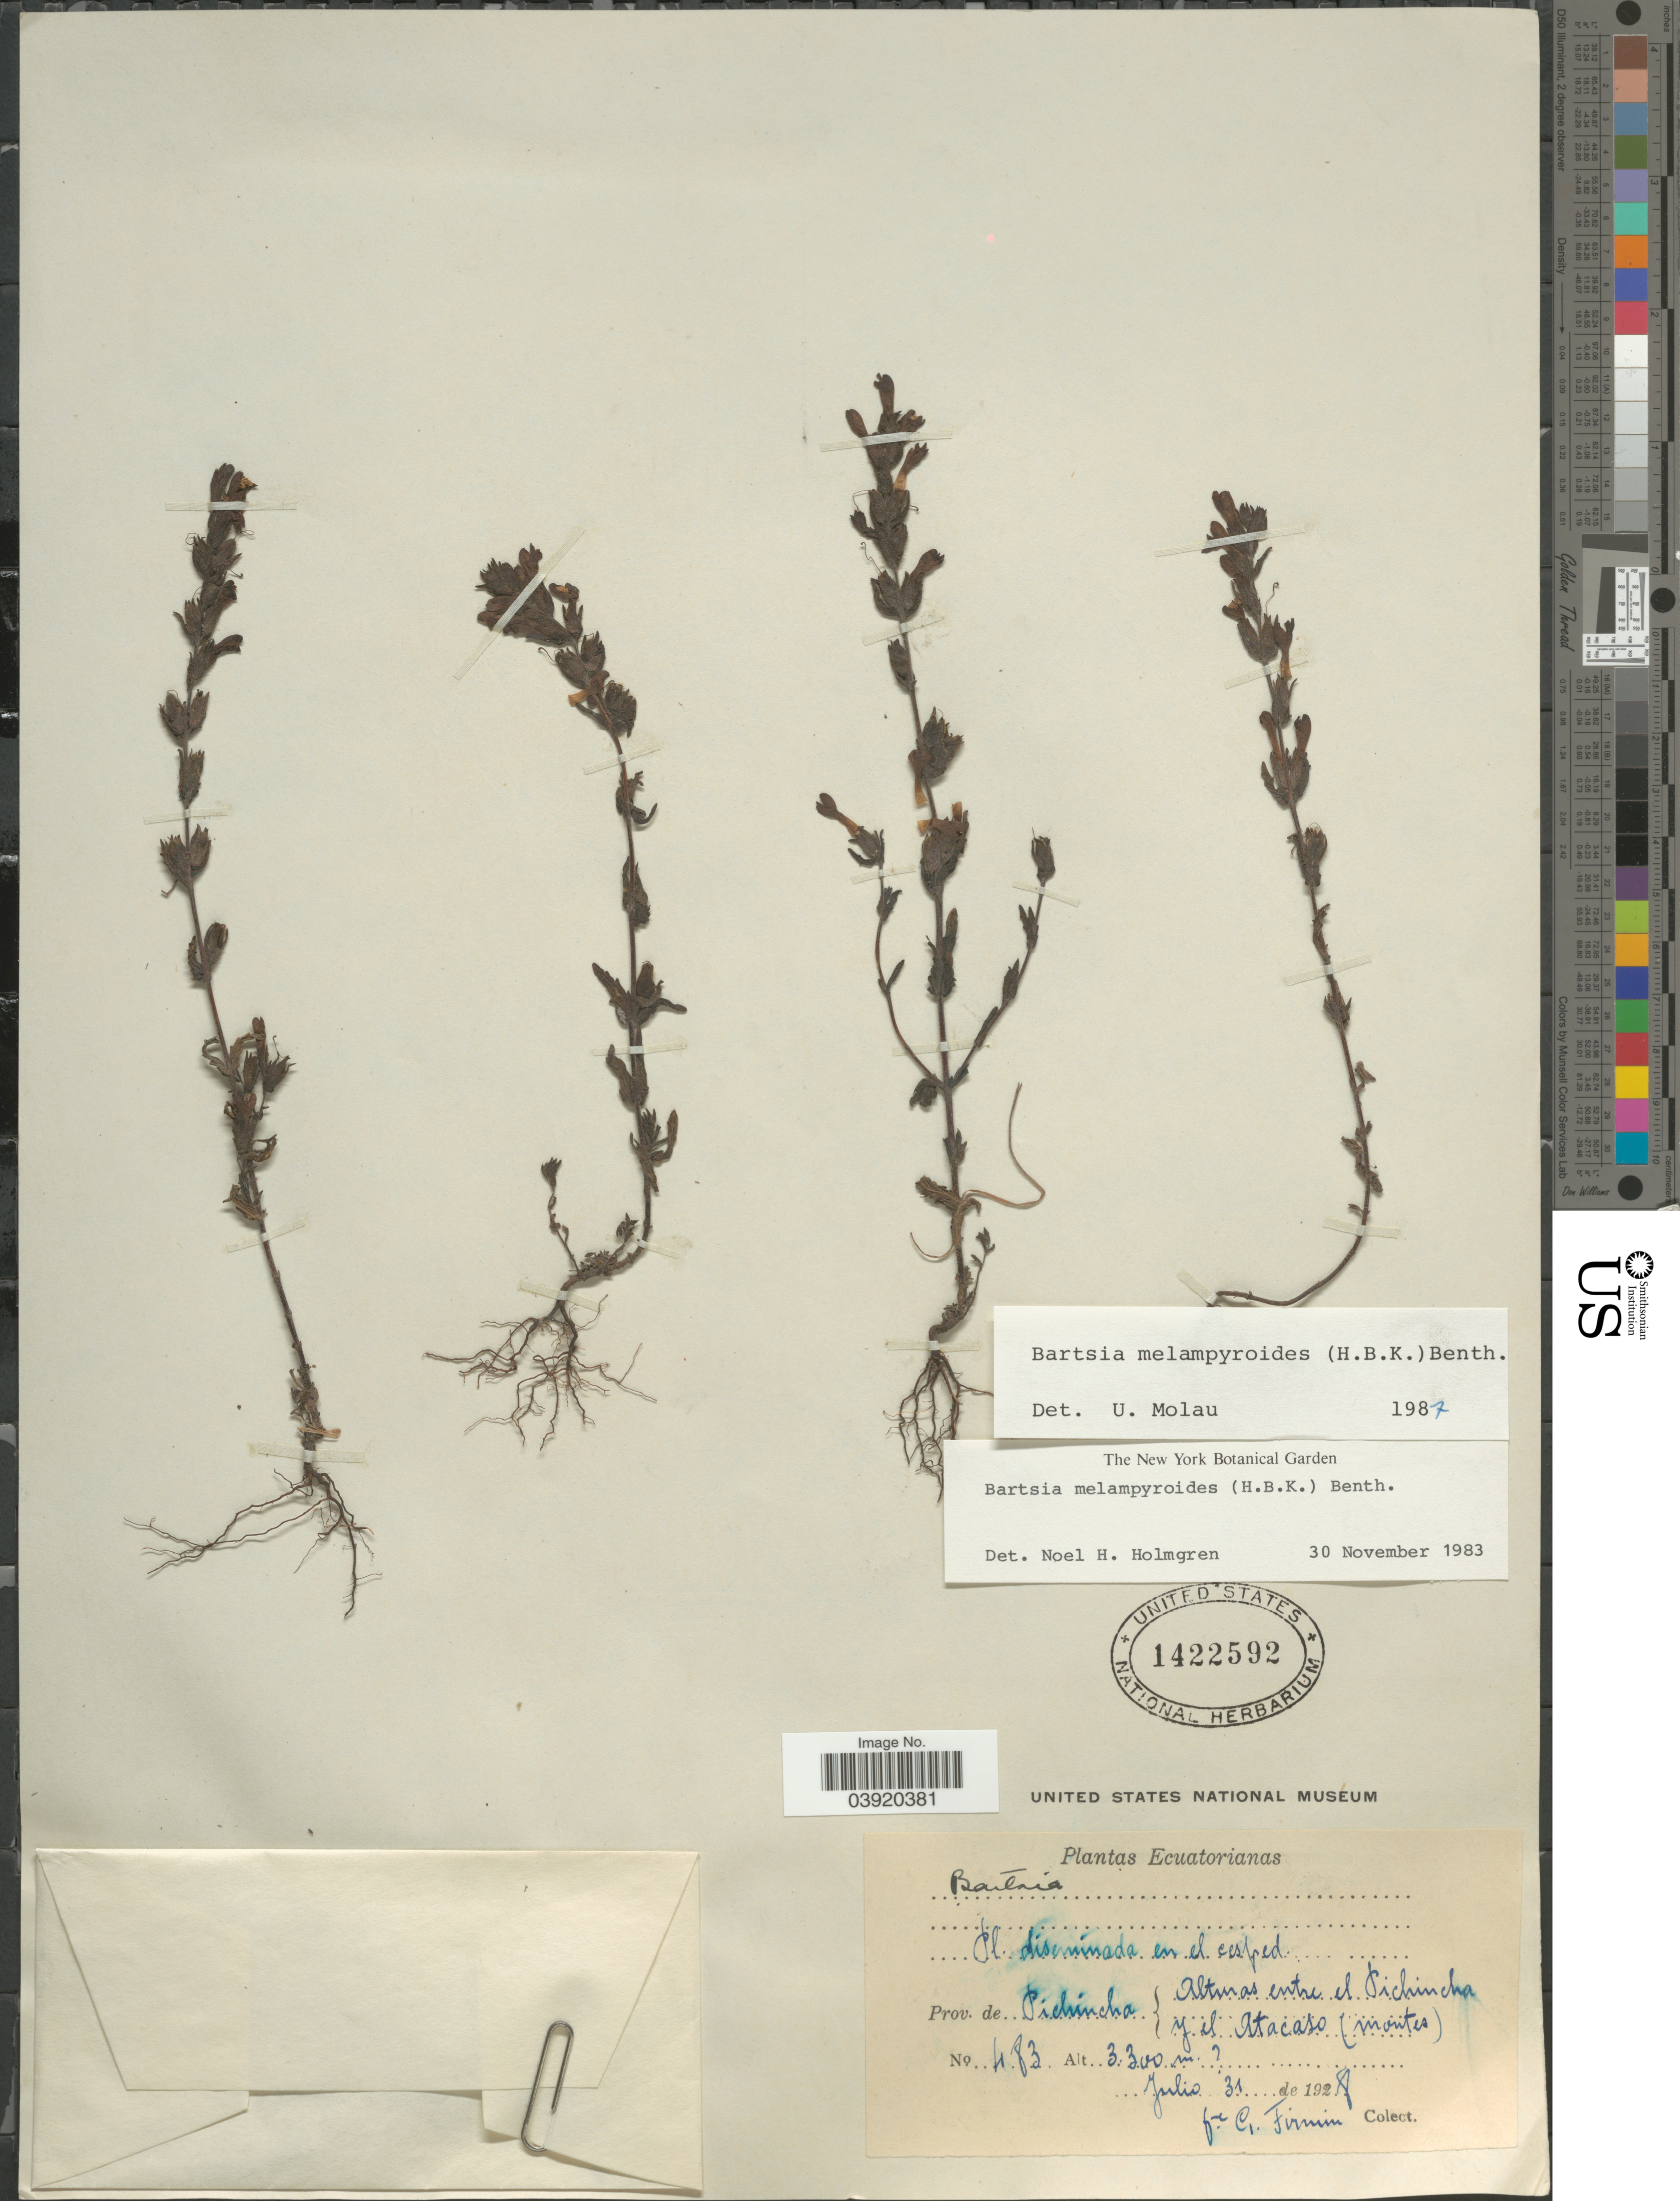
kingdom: Plantae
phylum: Tracheophyta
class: Magnoliopsida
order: Lamiales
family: Orobanchaceae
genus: Bartsia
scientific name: Bartsia melampyroides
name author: (Kunth) Benth.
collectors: F. Firmin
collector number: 483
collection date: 1928-07-31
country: Ecuador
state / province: Pichincha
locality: Alturas entre el Pichincha y el Atacaso (montes).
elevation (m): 3300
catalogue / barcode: US 1422592